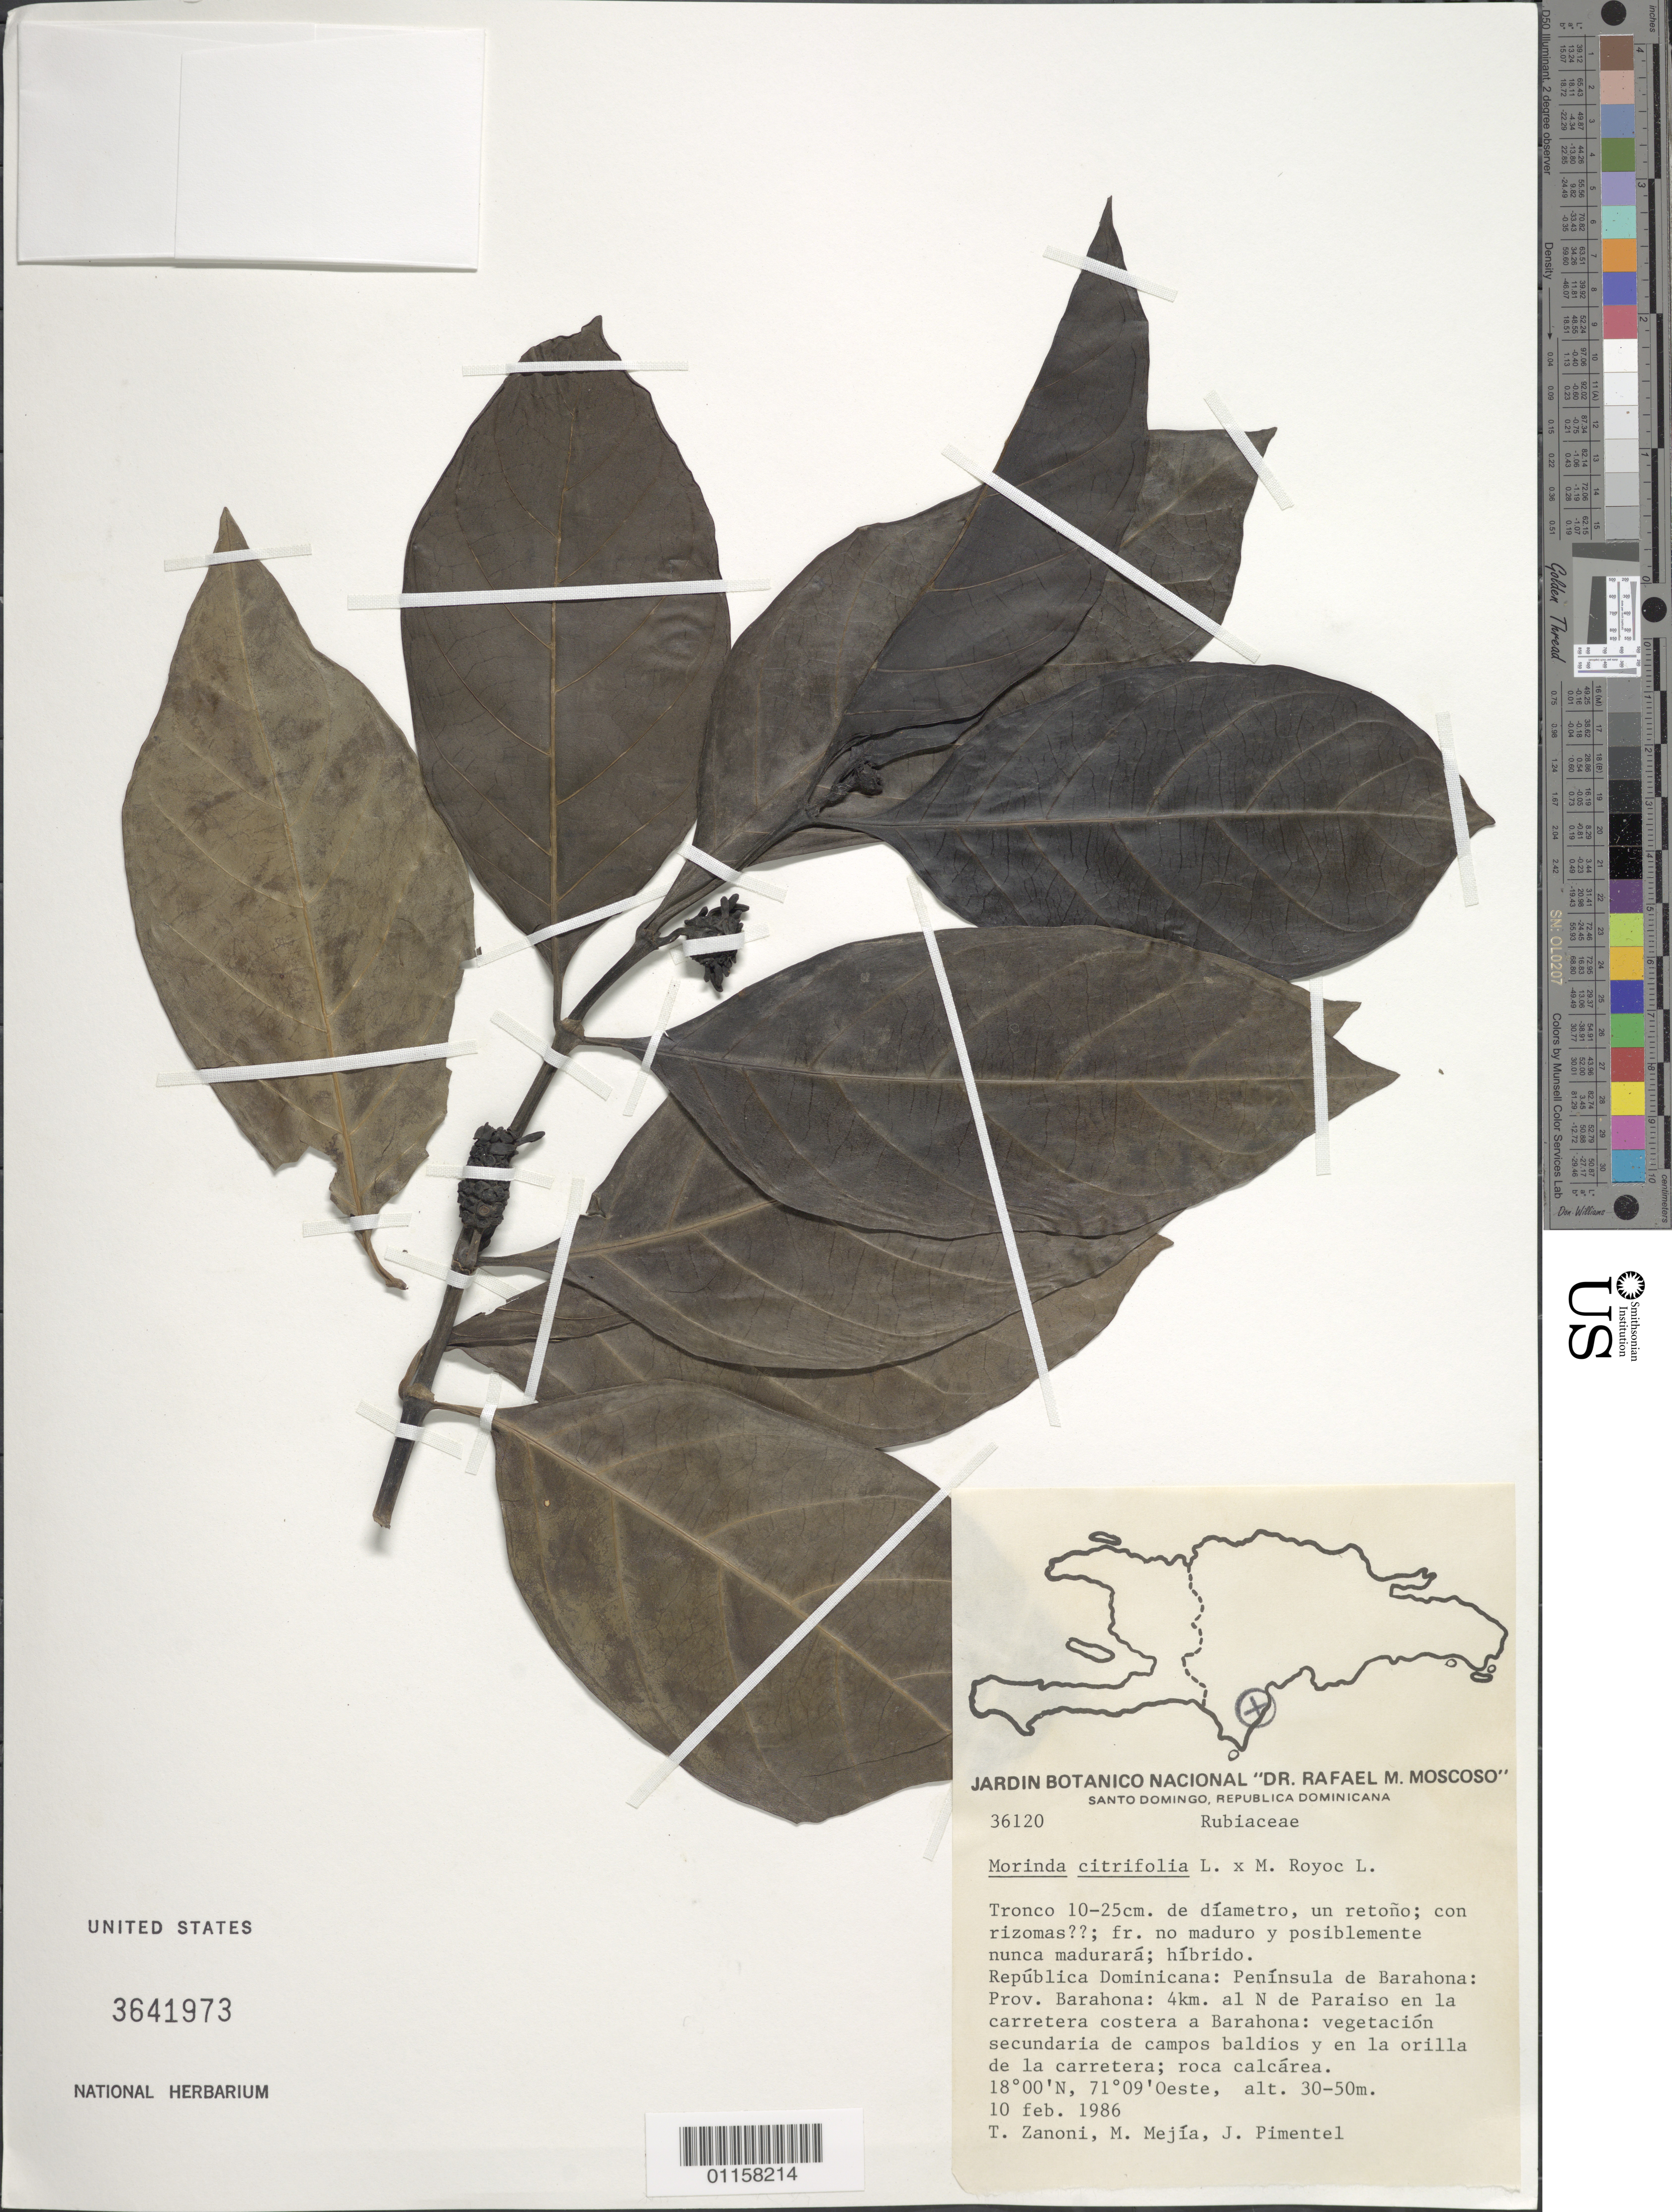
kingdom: Plantae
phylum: Tracheophyta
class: Magnoliopsida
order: Gentianales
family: Rubiaceae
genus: Morinda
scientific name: Morinda citrifolia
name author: L.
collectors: T. A. Zanoni, M. Mejia & J. Pimentel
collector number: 36120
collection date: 1986-02-10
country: Dominican Republic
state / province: Barahona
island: Hispaniola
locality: Penísula de Barahona, 4 km al N de Paraiso en la carretera costera a Barahona.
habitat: Vegetación secundaria de campos baldios y en la orilla de la carretera; roca calcárea.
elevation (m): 30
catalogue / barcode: US 3641973